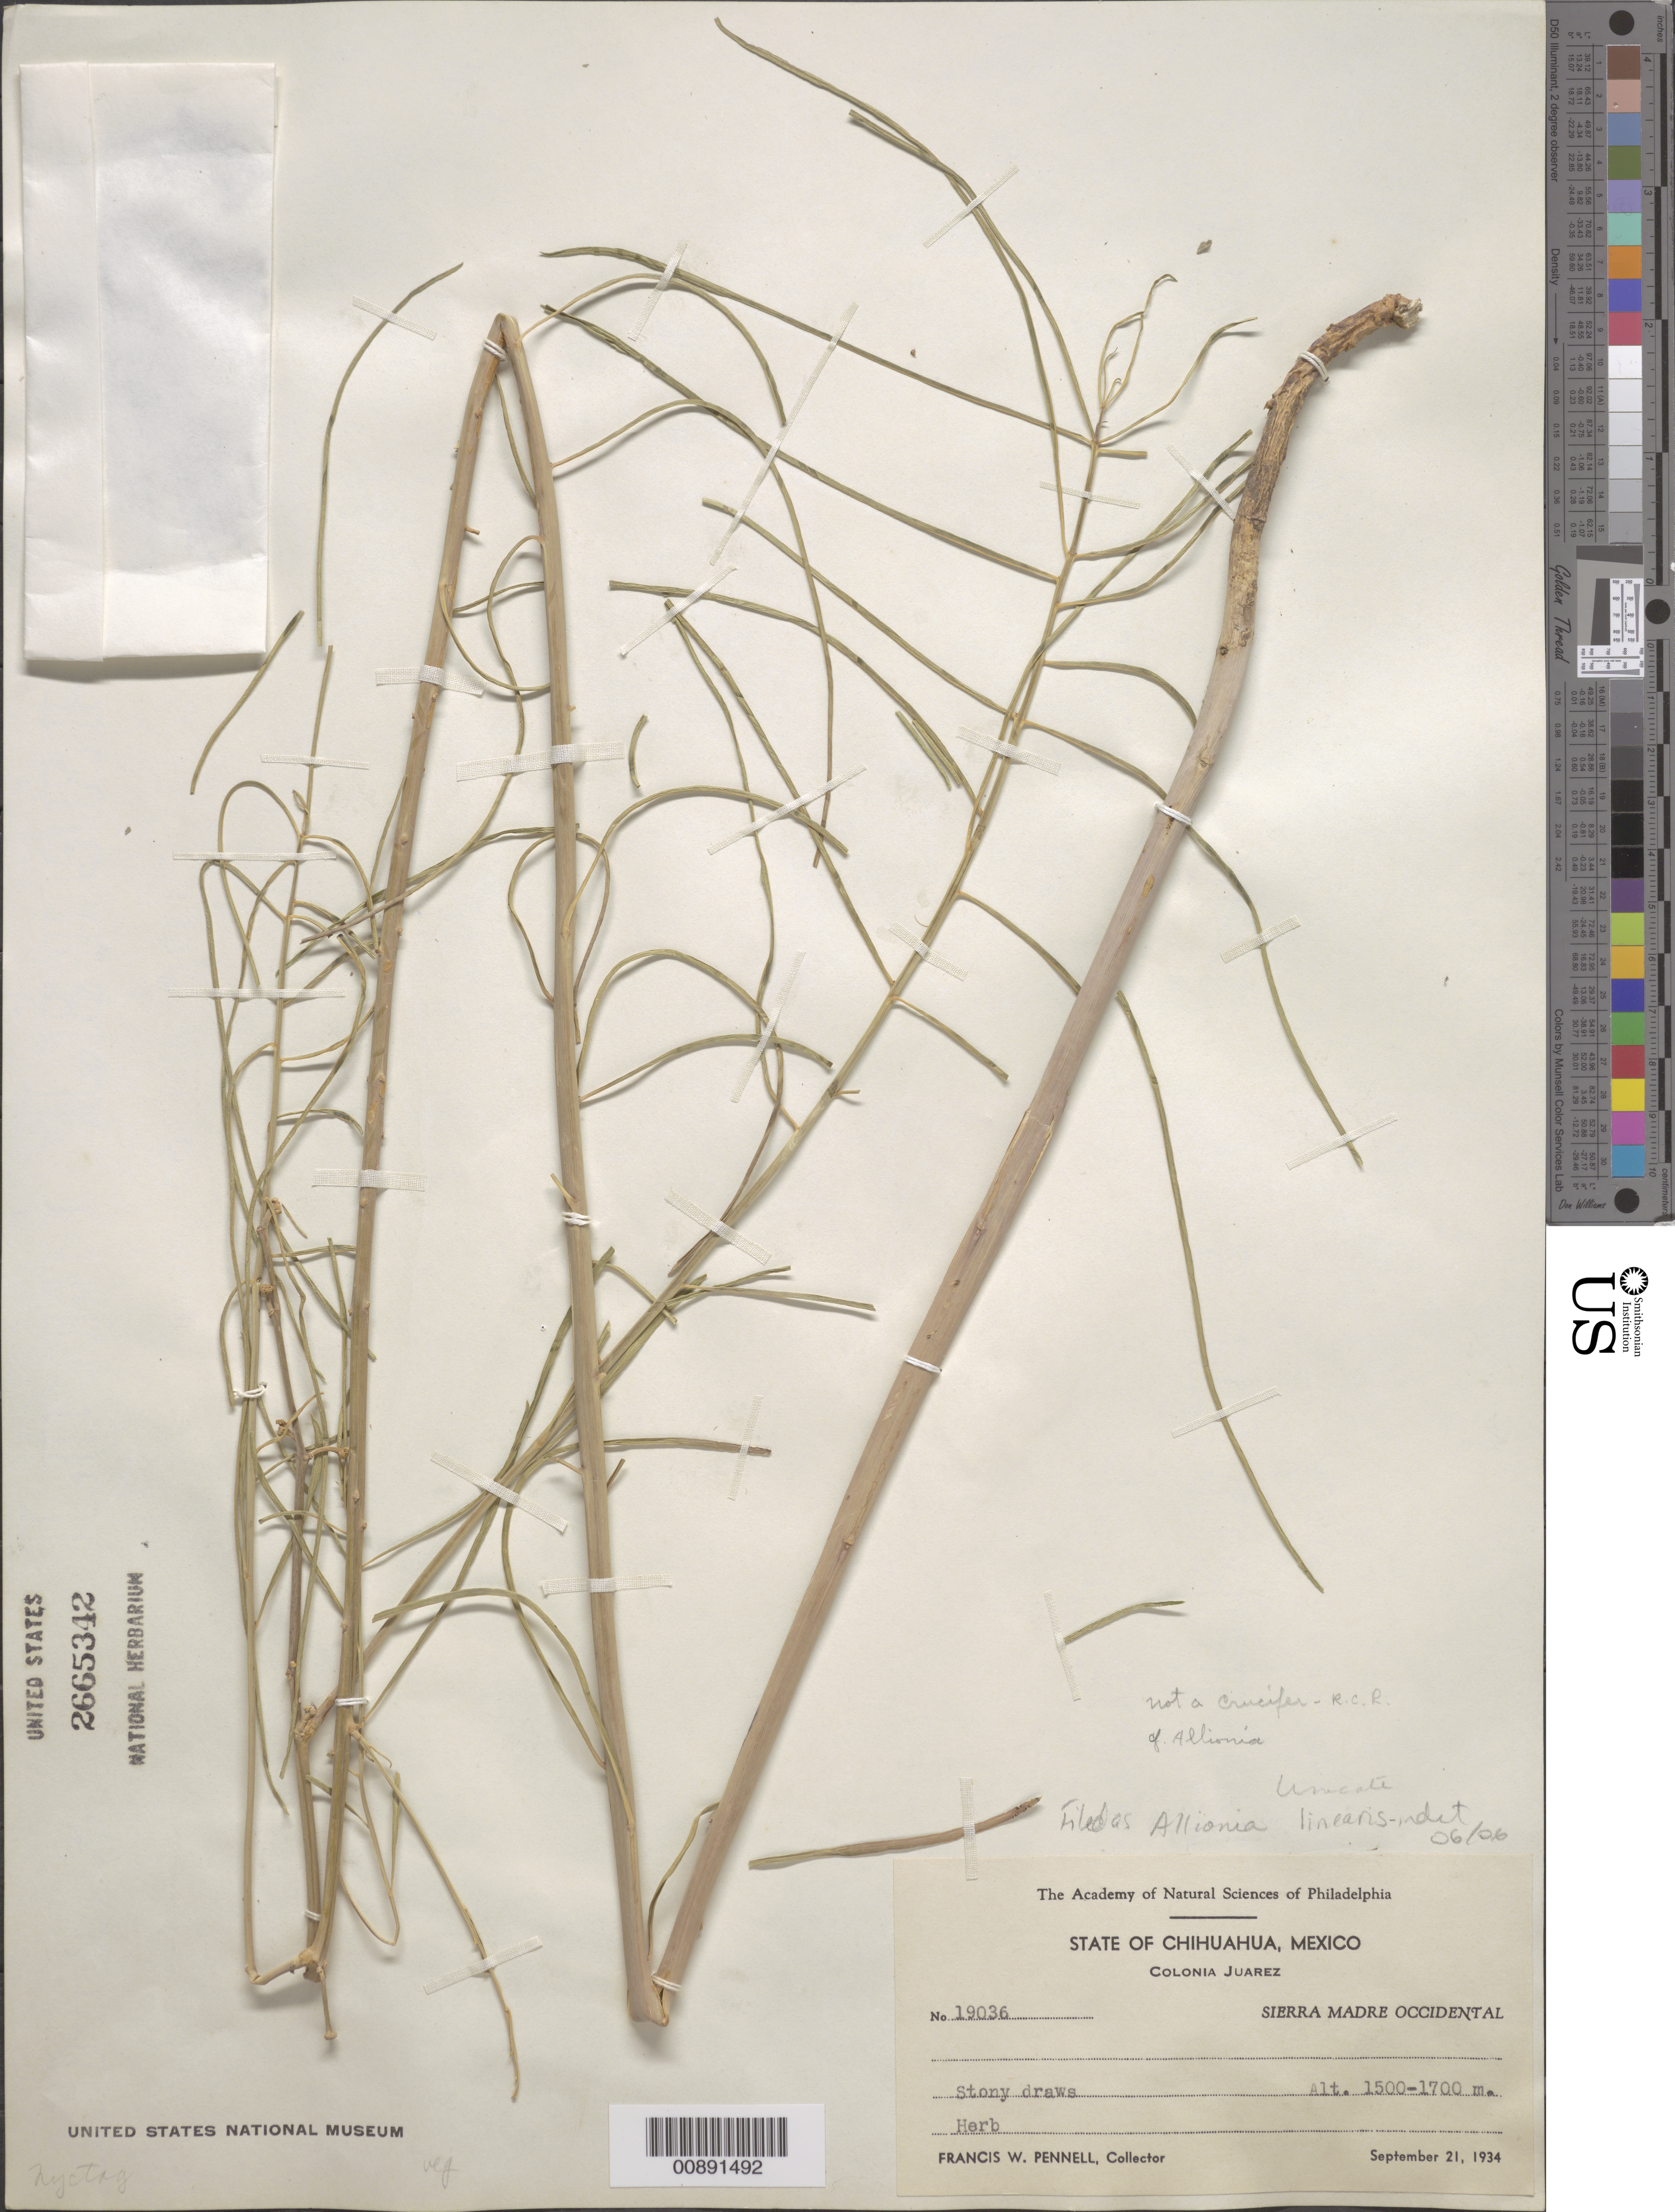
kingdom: Plantae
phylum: Tracheophyta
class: Magnoliopsida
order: Caryophyllales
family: Nyctaginaceae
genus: Allionia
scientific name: Allionia linearis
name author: Pursh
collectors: F. W. Pennell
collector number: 19036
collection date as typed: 21 Sep 1934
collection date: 1934-09-21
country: Mexico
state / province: Chihuahua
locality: Colonia Juárez. Sierra Madre Occidental, Chihuahua.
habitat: Stony draws.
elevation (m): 1700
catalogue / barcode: US 2665342